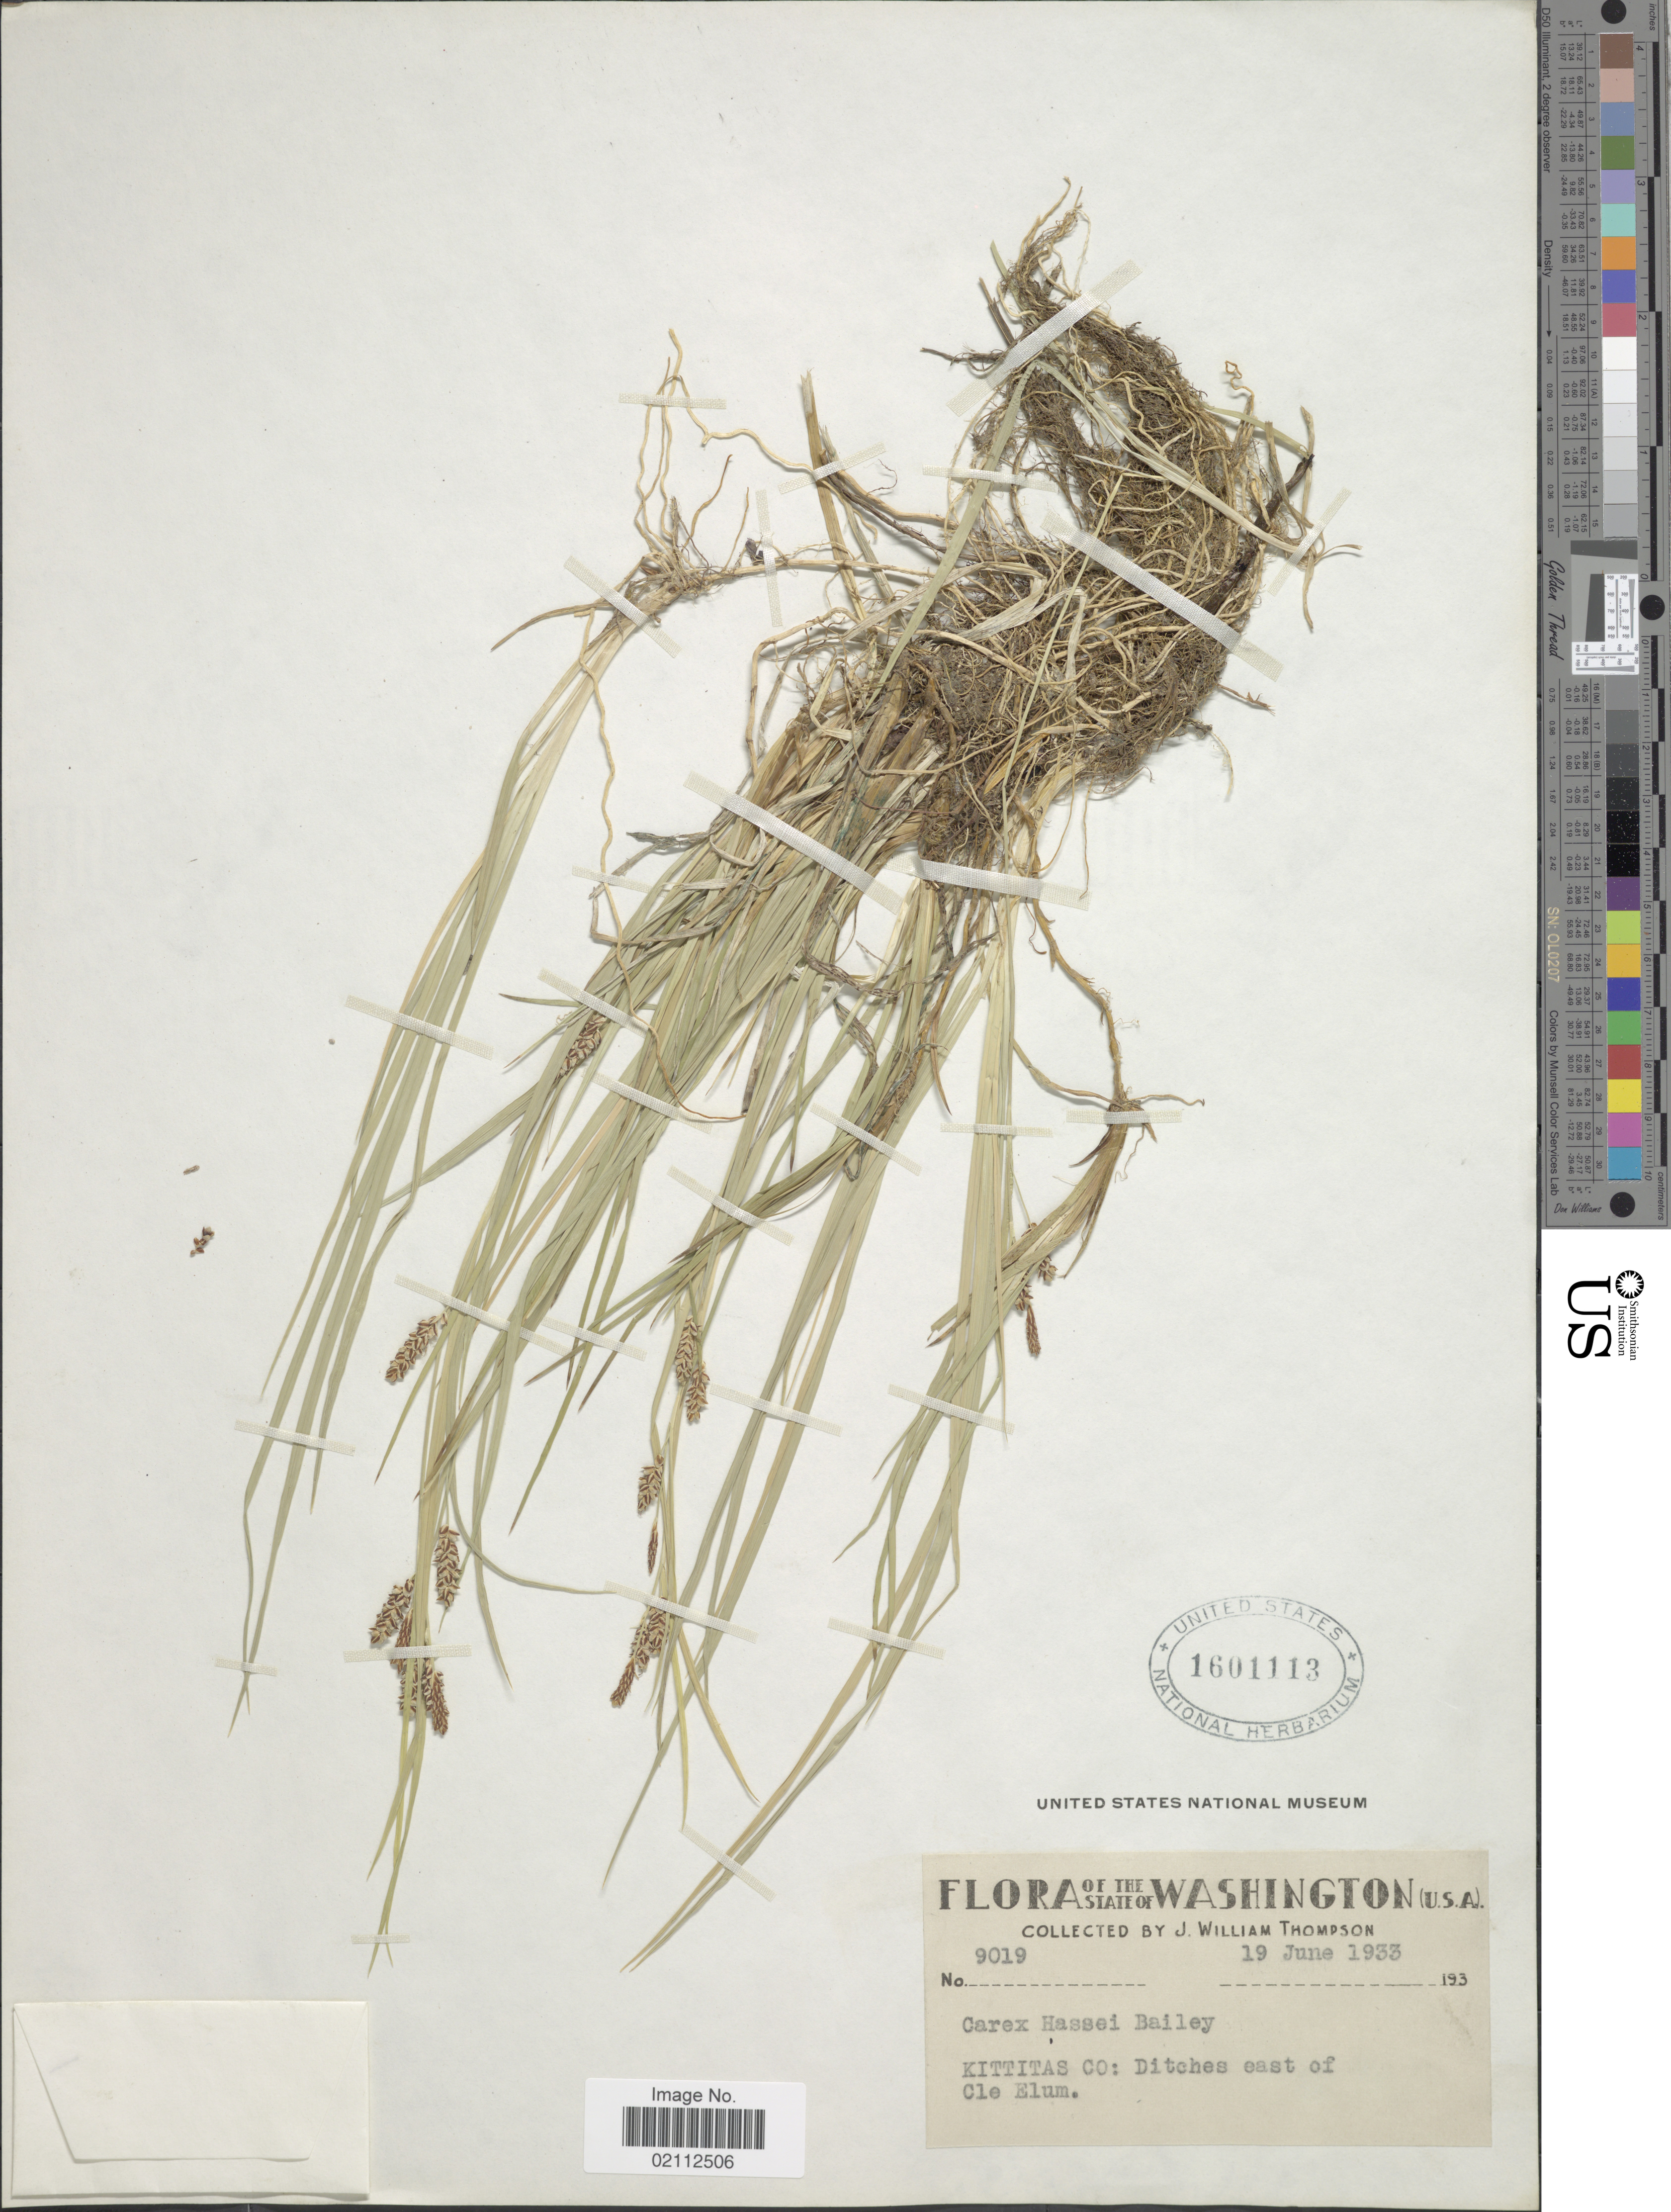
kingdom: Plantae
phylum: Tracheophyta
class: Liliopsida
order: Poales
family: Cyperaceae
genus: Carex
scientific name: Carex hassei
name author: L.H. Bailey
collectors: J. W. Thompson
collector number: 9019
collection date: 1933-06-19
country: United States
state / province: Washington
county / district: Kittitas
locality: Kittitas Co.: Ditches east of Cle Elum.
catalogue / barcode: US 1601113